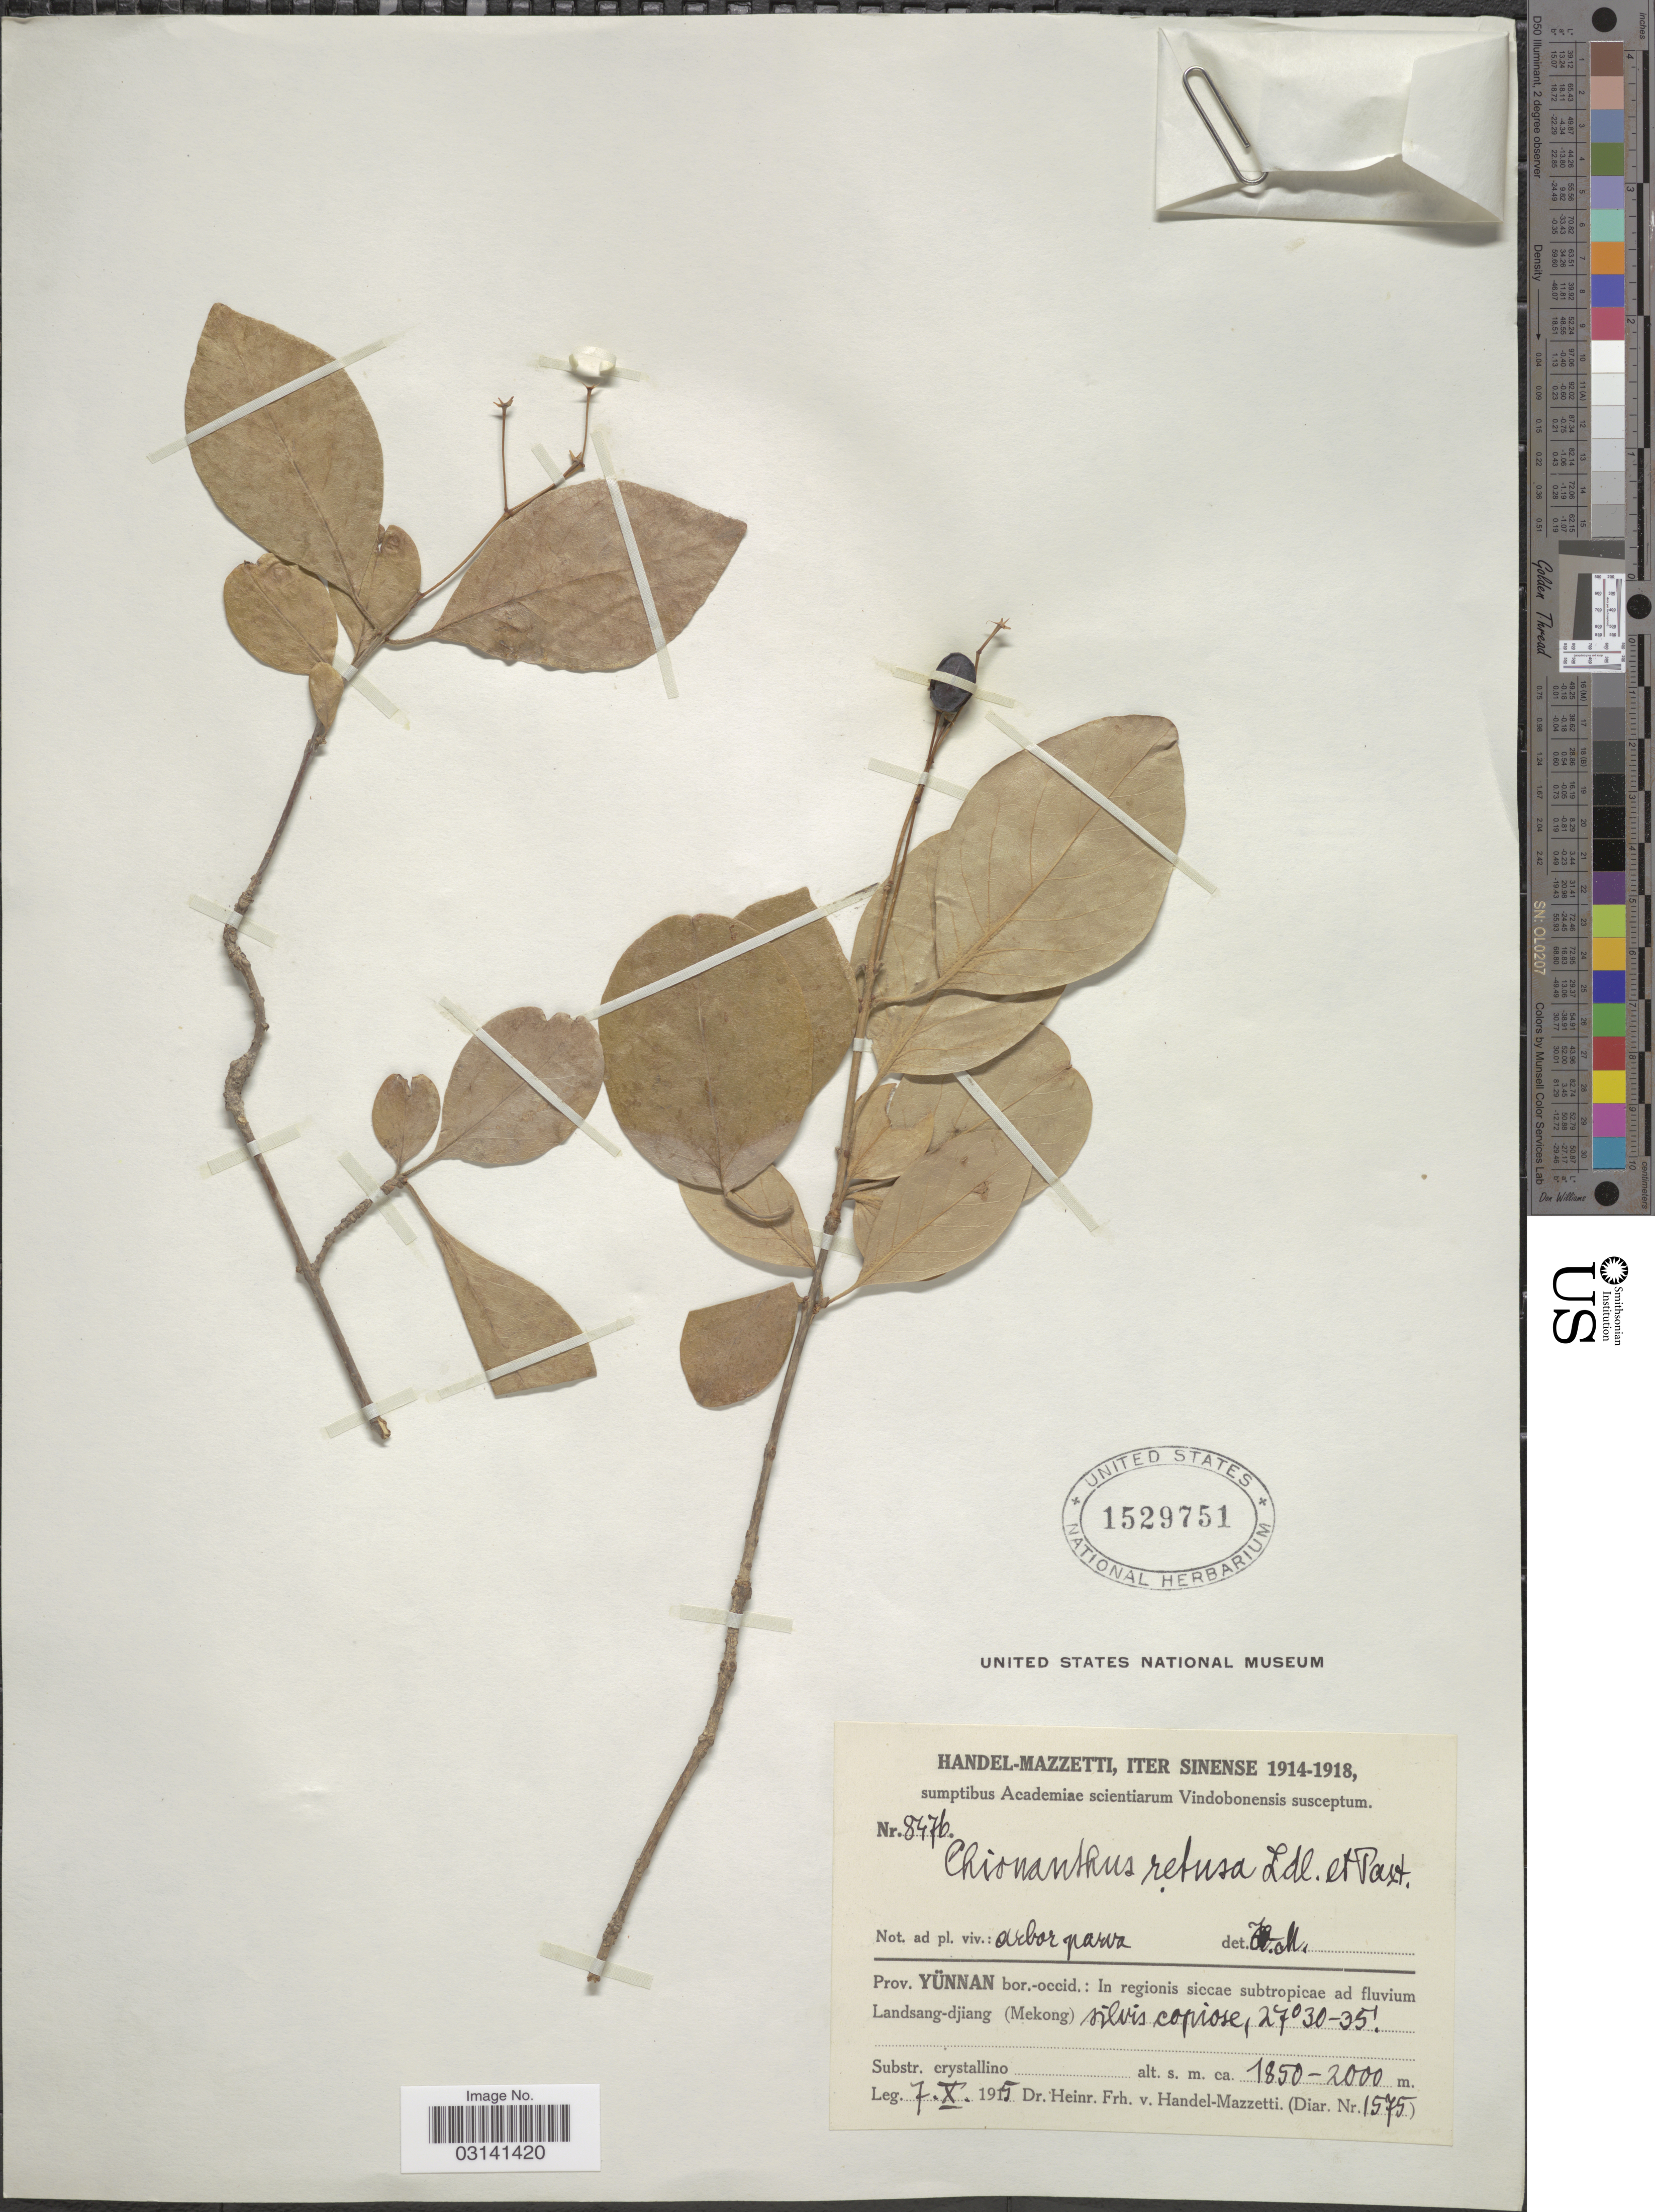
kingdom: Plantae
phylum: Tracheophyta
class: Magnoliopsida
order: Lamiales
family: Oleaceae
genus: Chionanthus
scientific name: Chionanthus retusus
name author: Lindl. & Paxton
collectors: H. Handel-Mazzetti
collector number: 8476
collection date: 1915-10-07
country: China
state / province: Yunnan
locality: Sinense. Prov. Yünnan bord. -occid.: In regionis siccae subtropicae ad fluvium Landsang-djiang (Mekong) silvis copiose.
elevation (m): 1850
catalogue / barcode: US 1529751